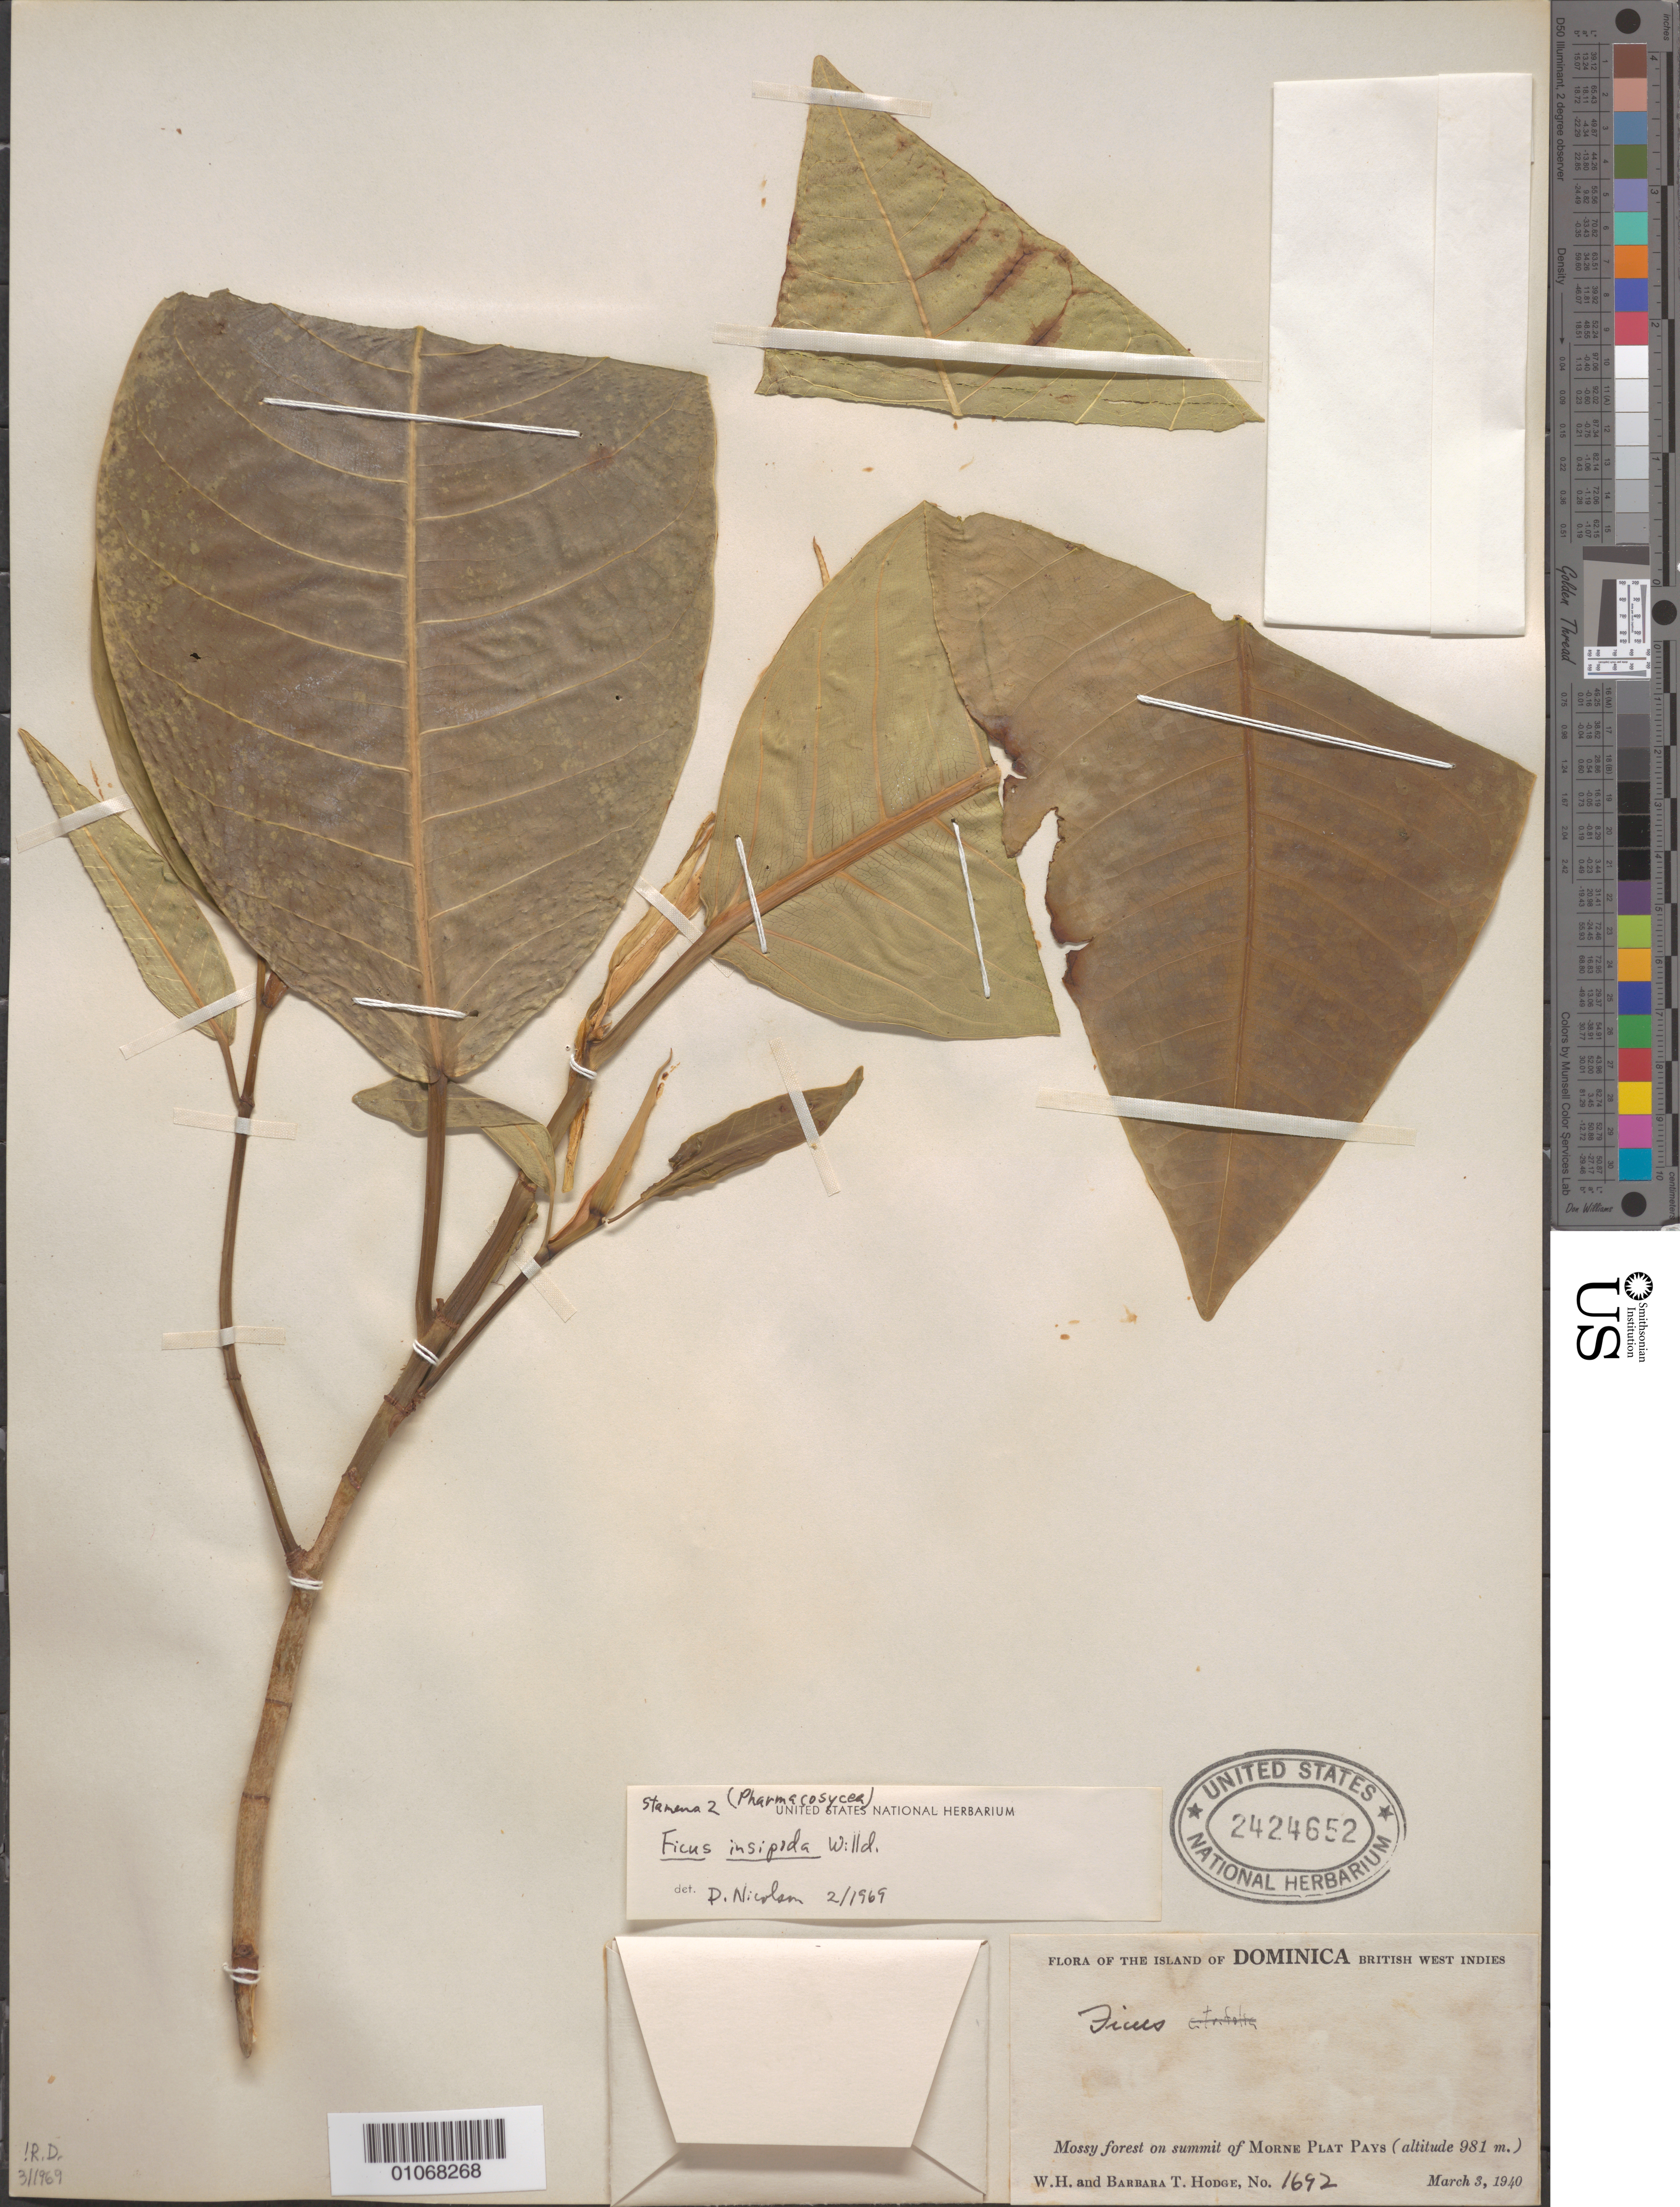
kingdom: Plantae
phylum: Tracheophyta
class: Magnoliopsida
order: Rosales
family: Moraceae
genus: Ficus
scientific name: Ficus insipida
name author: Willd.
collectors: W. Hodge & B. Hodge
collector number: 1692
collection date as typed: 03 Mar 1940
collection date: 1940-03-03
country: Dominica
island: Dominica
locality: Mossy forest on summit of Morne Plat Plays.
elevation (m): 981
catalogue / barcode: US 2424652